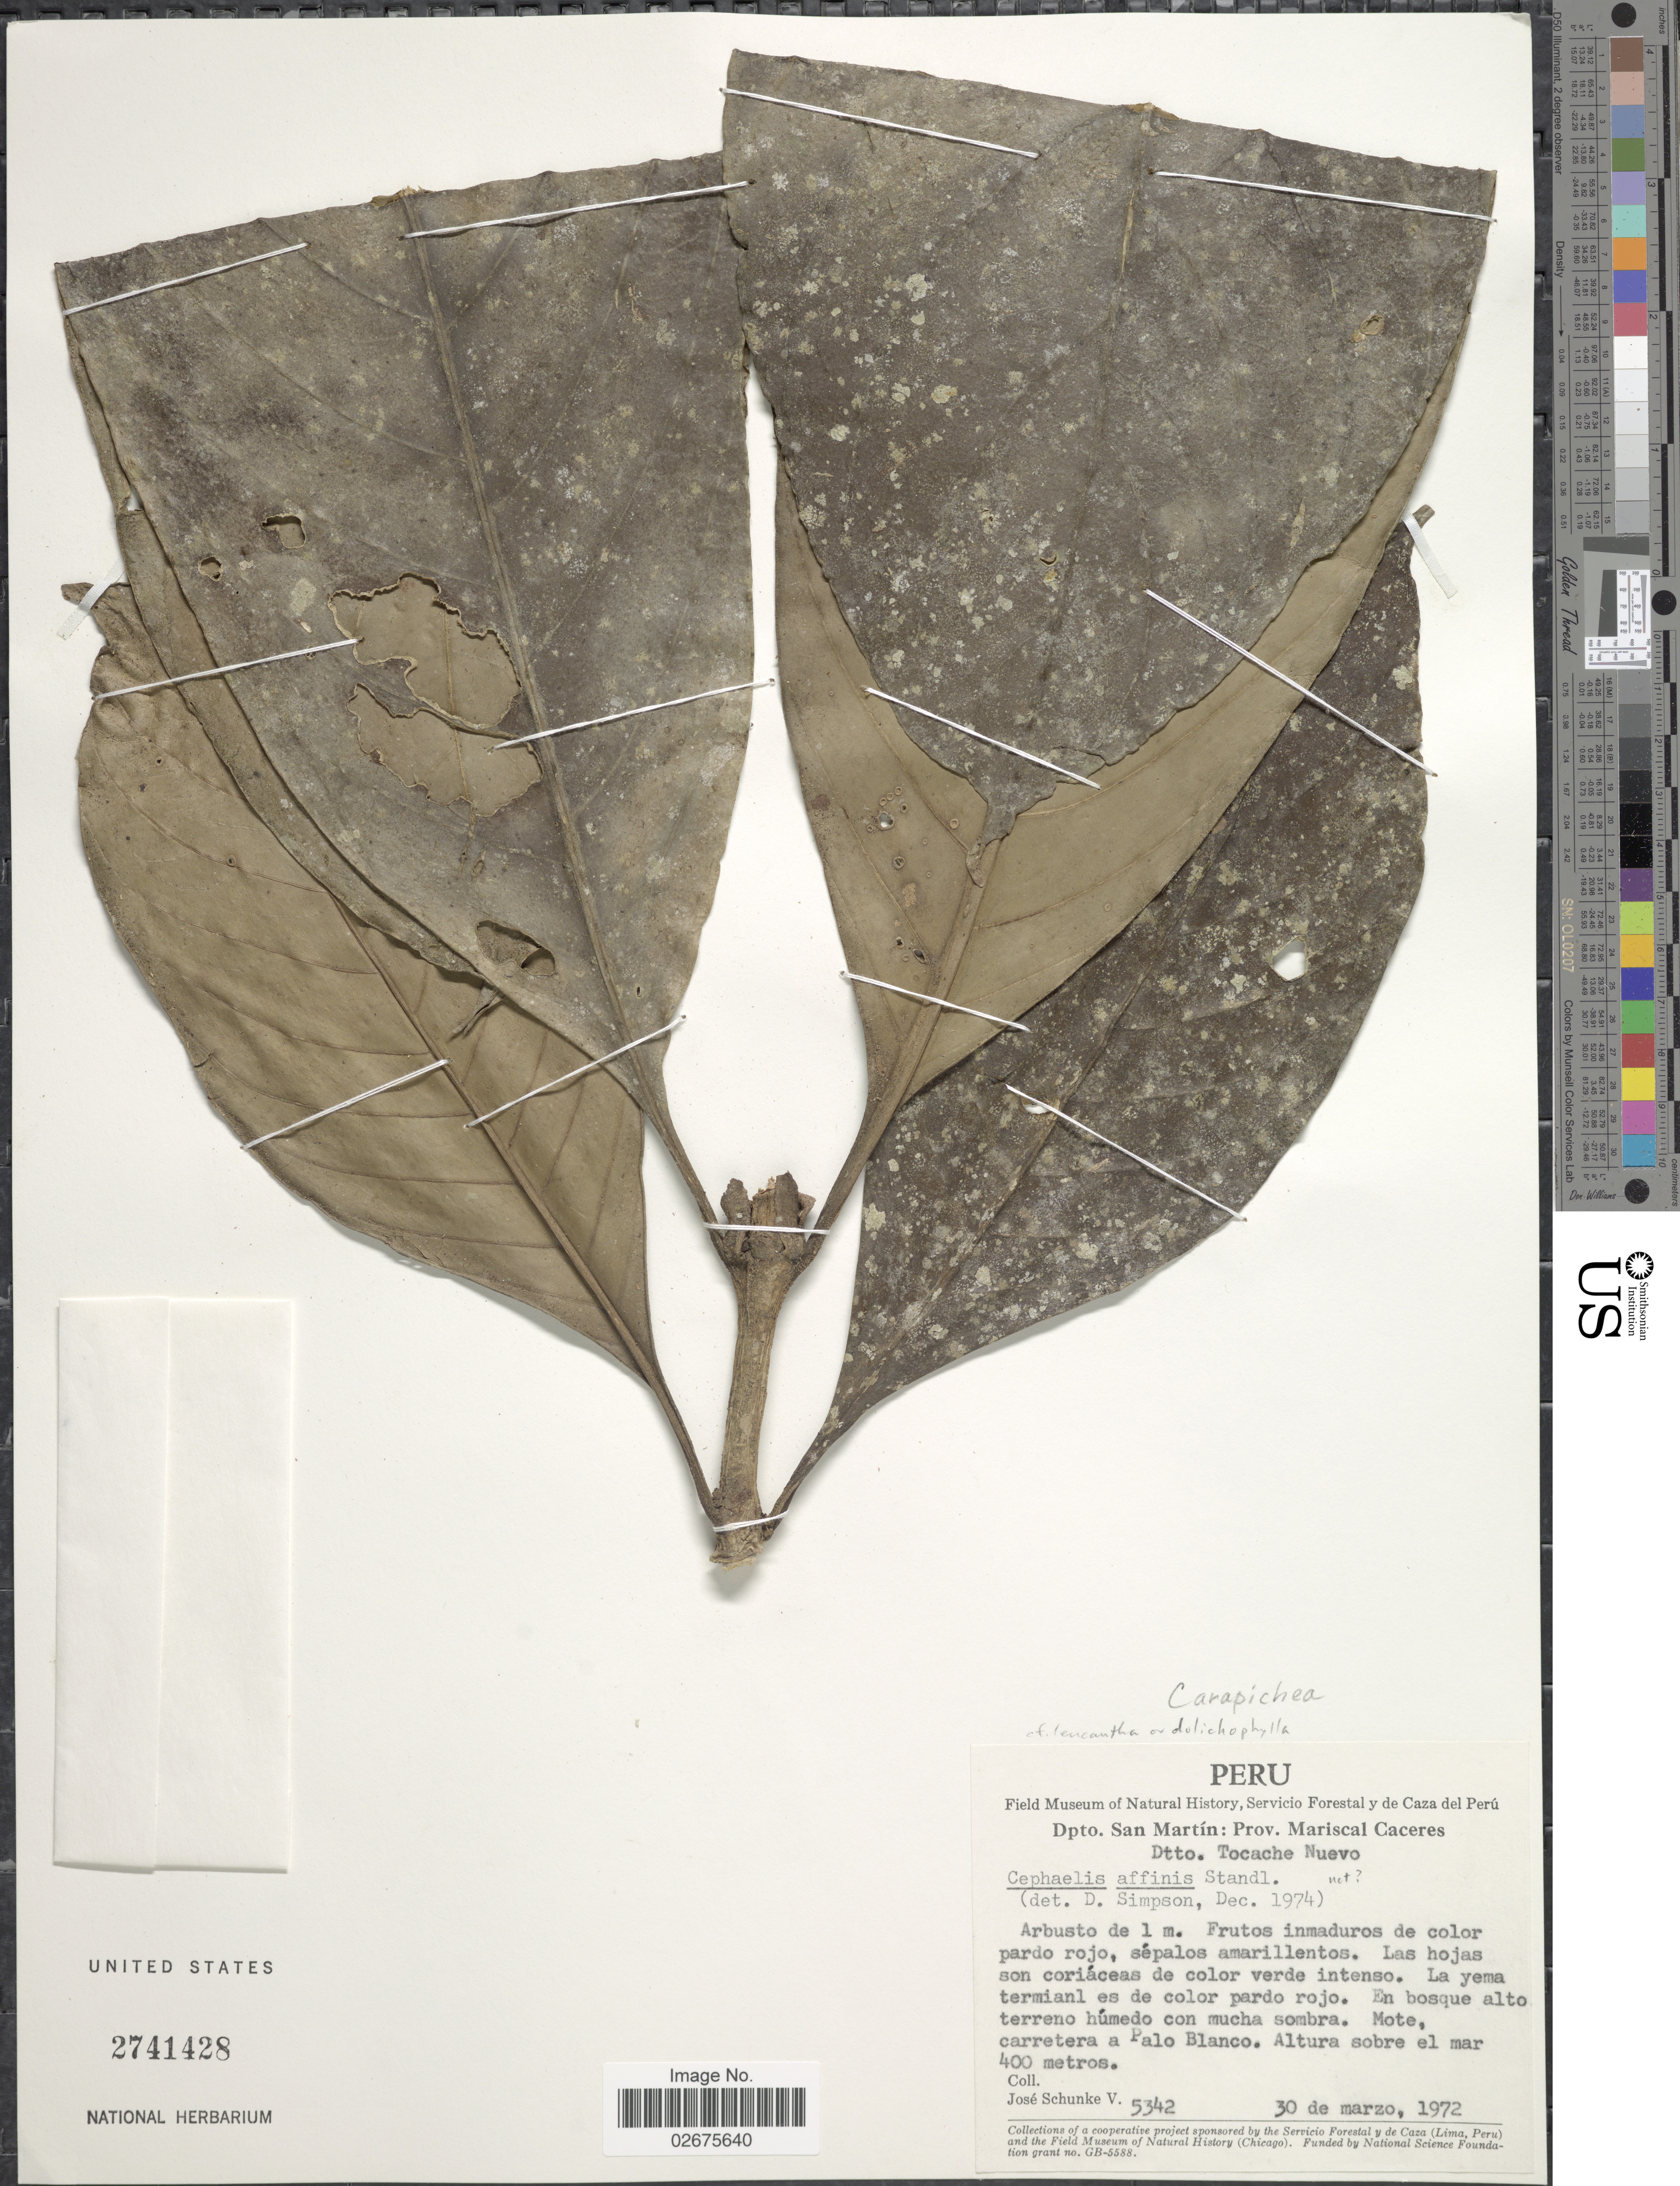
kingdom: Plantae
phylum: Tracheophyta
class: Magnoliopsida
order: Gentianales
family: Rubiaceae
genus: Carapichea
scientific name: Carapichea sp.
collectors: J. Schunke Vigo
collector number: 5342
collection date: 1972-03-30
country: Peru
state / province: San Martín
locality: Prov. Mariscal Caceres, Dtto. Tocache Nuevo, Mote carretera a Palo Blanco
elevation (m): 400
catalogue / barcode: US 2741428